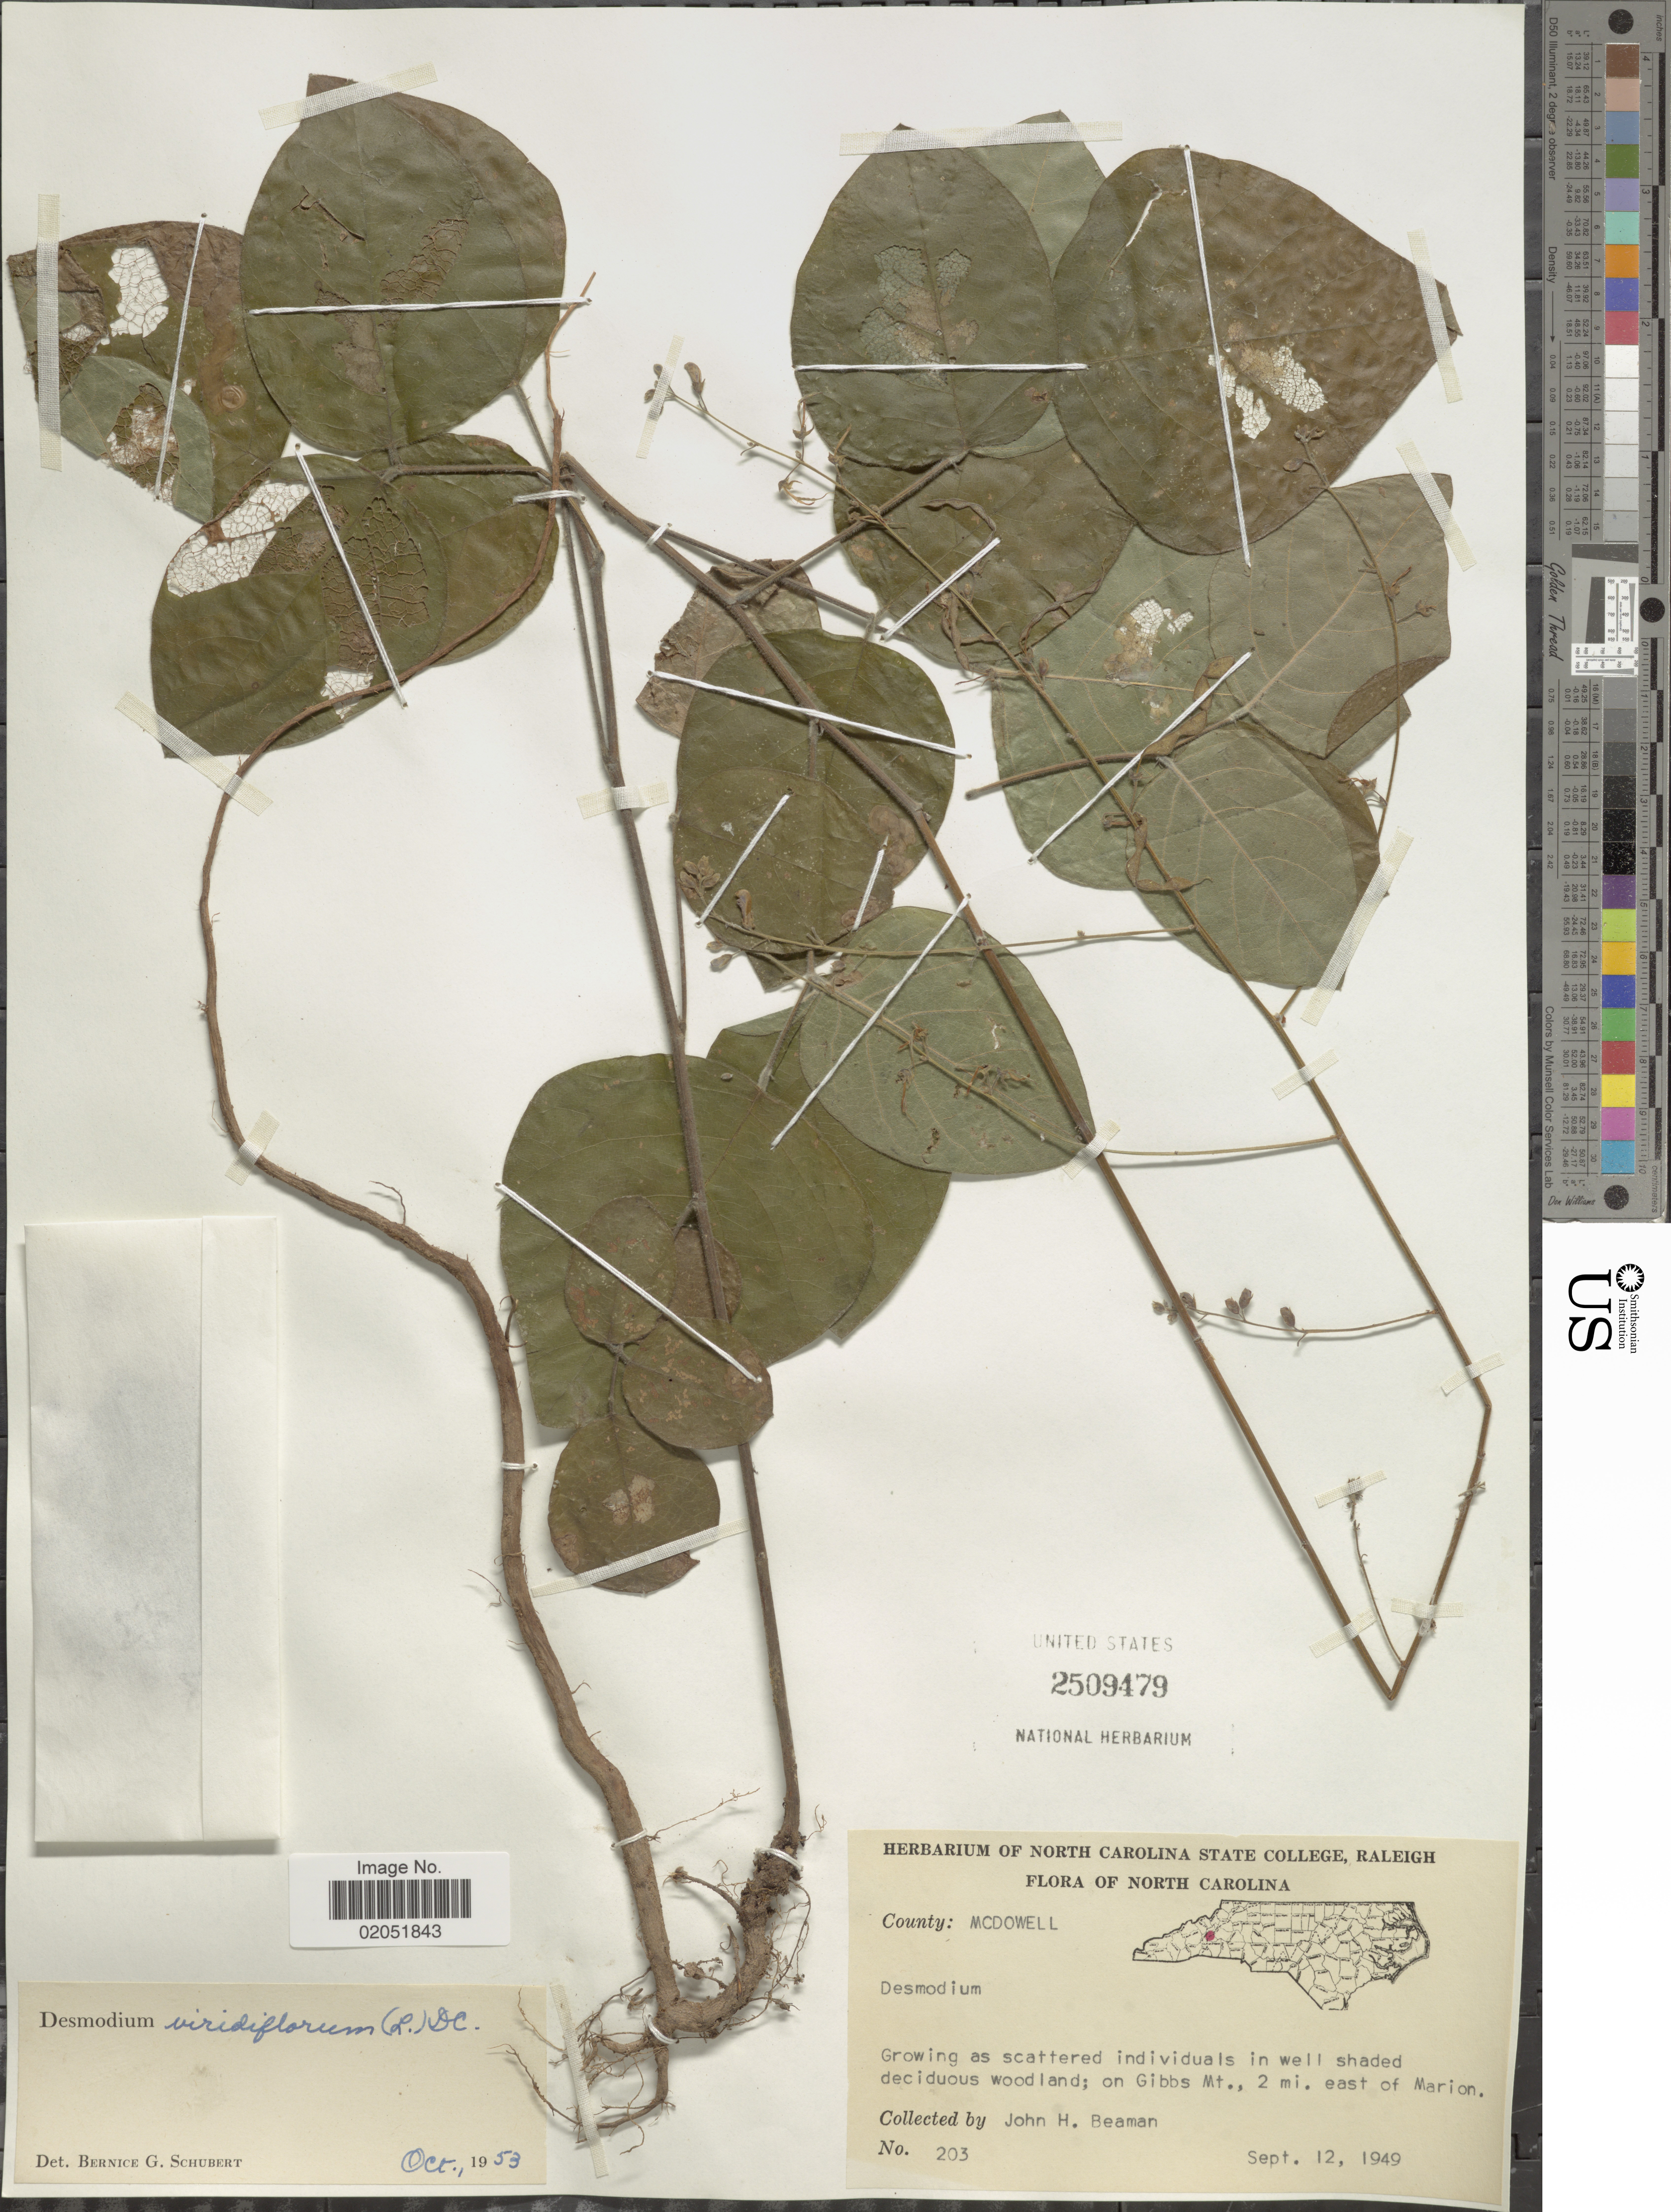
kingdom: Plantae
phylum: Tracheophyta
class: Magnoliopsida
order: Fabales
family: Fabaceae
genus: Desmodium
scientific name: Desmodium viridiflorum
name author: (L.) DC.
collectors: J. H. Beaman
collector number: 203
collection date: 1949-09-12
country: United States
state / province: North Carolina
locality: North Carolina. On Gibbs Mt., 2 mi east of Marion.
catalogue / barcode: US 2509479